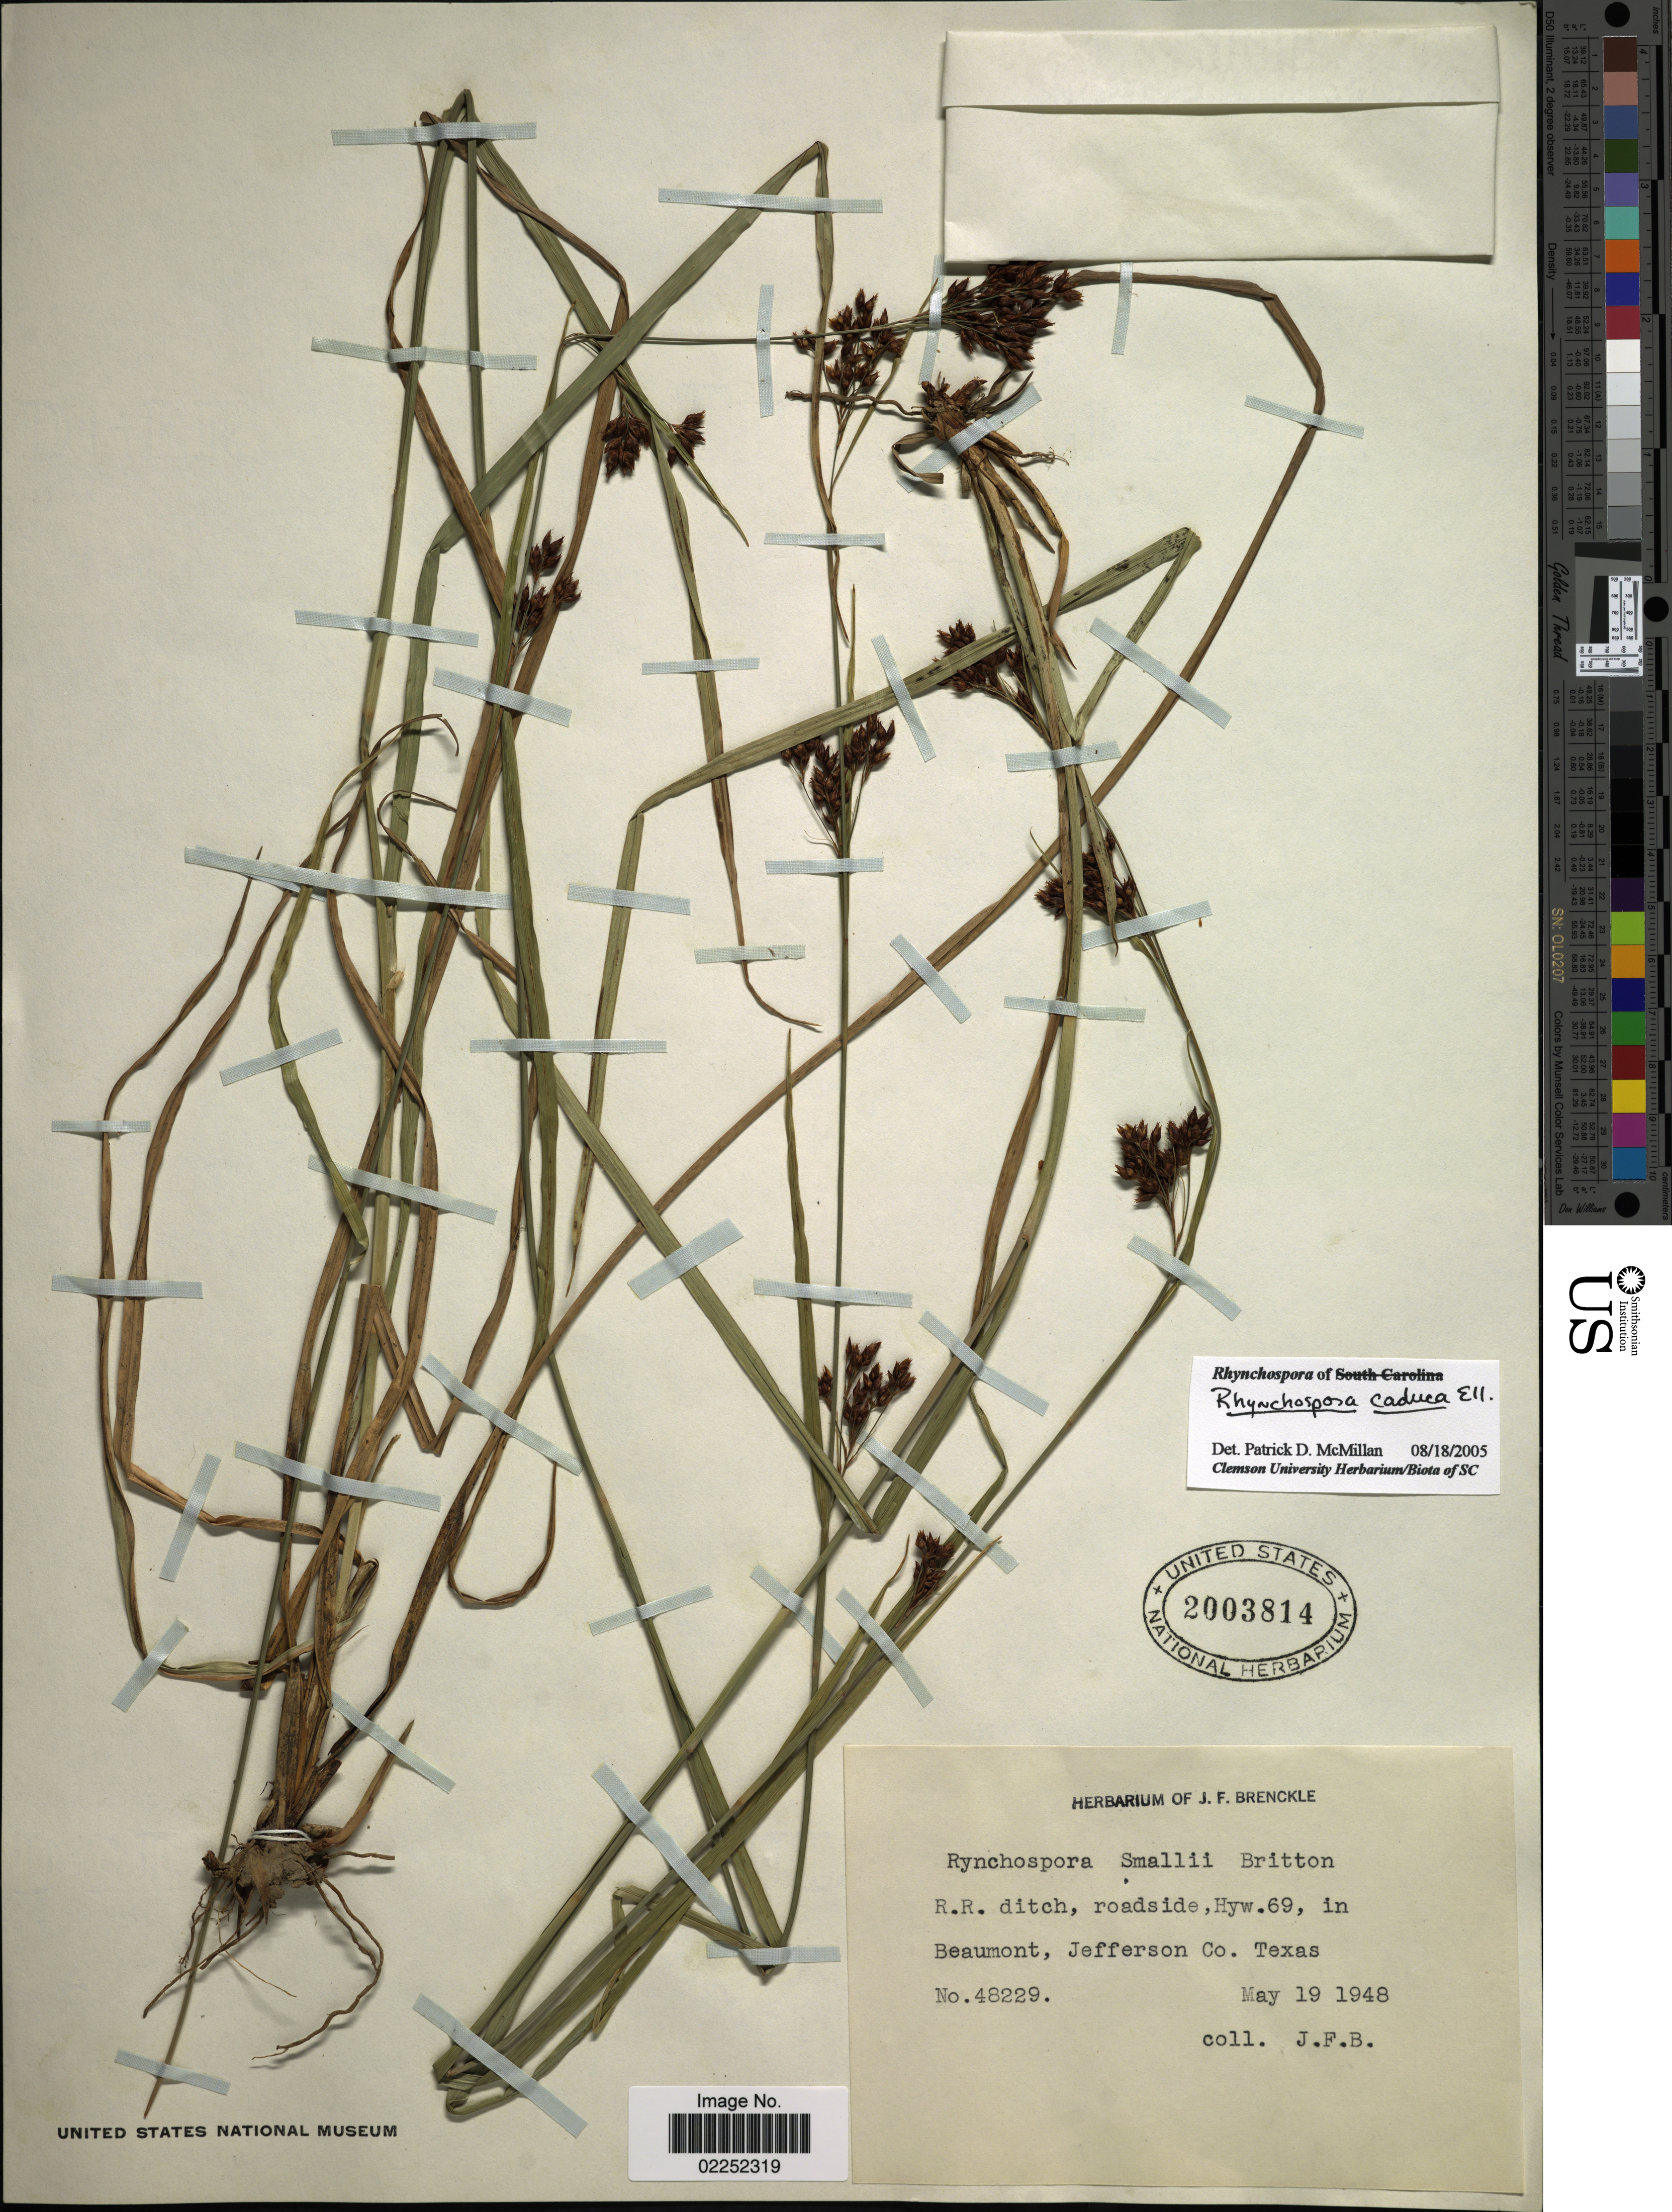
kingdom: Plantae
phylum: Tracheophyta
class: Liliopsida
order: Poales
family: Cyperaceae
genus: Rhynchospora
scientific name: Rhynchospora caduca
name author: Elliott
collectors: J. Brenckle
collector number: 48229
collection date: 1948-05-19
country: United States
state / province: Texas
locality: Hwy. 69, in Beaumont, Jefferson Co.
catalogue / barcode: US 2003814